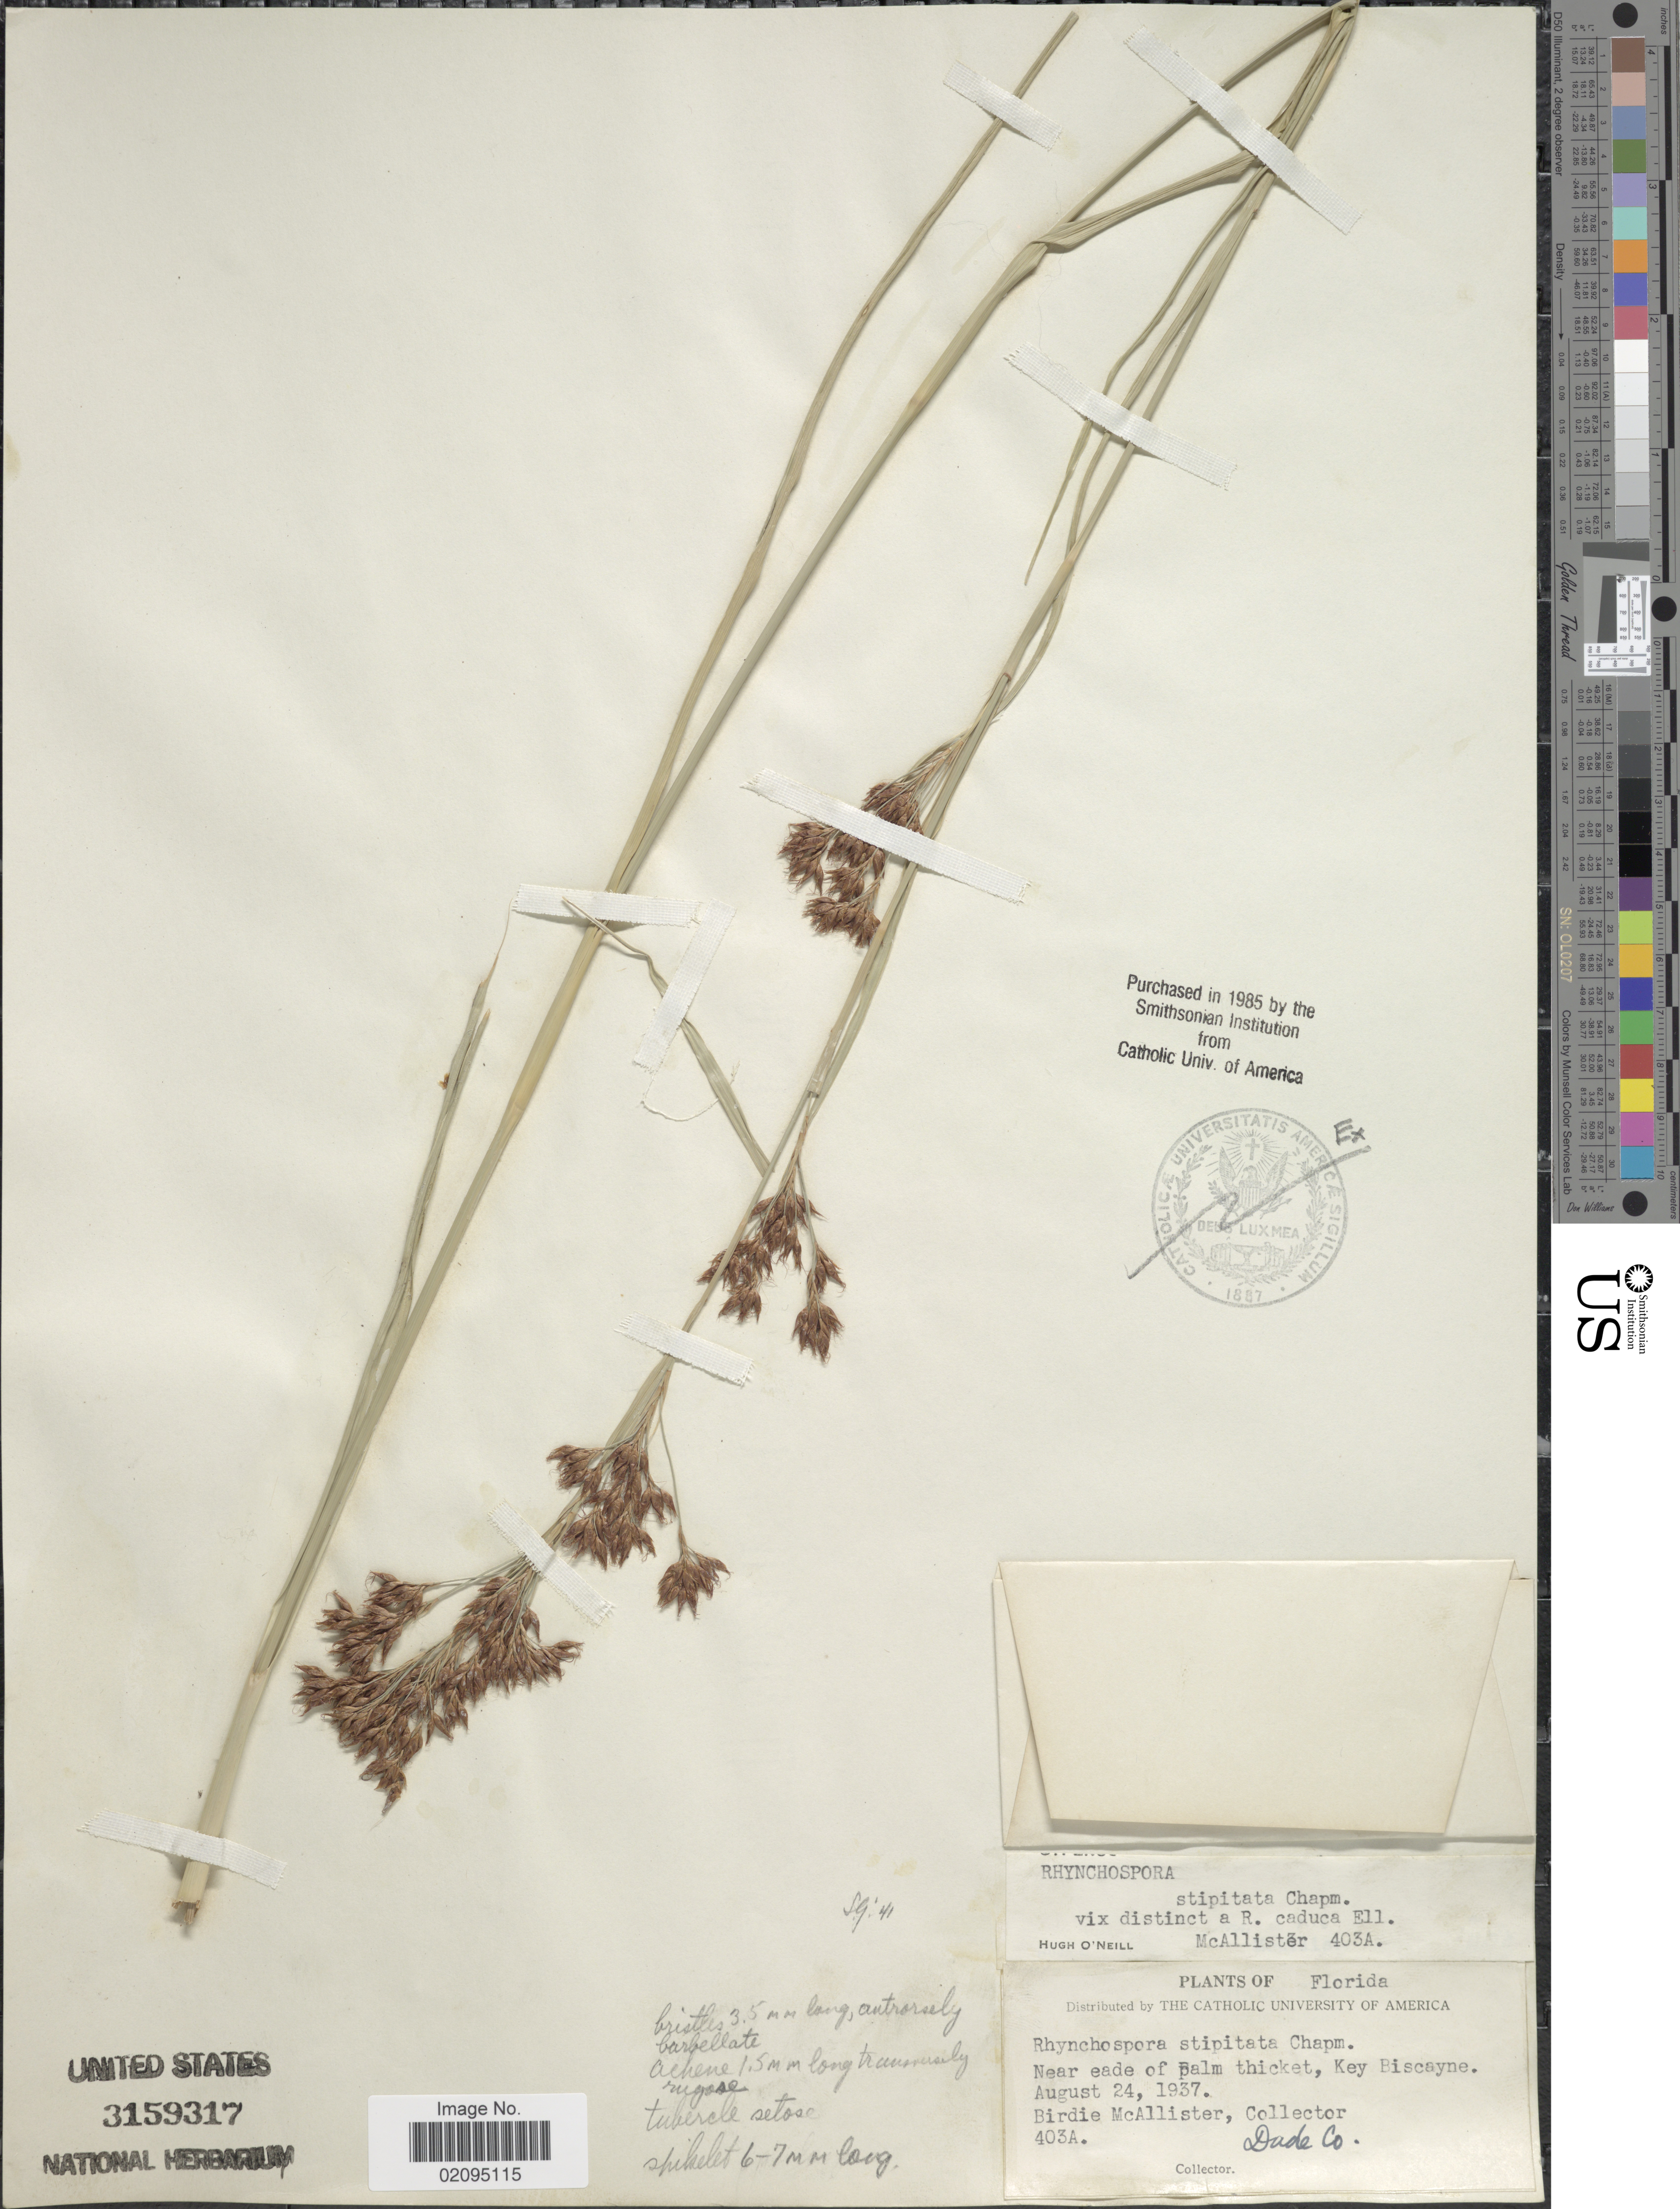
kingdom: Plantae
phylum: Tracheophyta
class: Liliopsida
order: Poales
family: Cyperaceae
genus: Rhynchospora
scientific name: Rhynchospora odorata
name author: C. Wright ex Griseb.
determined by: Strong, Mark T., (BOT), Smithsonian Institution - National Museum of Natural History (UNITED STATES)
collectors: B. McAllister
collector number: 403A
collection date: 1937-08-24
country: United States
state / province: Florida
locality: Near eade of palm thicket, Key Biscayne, Dade Co.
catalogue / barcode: US 3159317